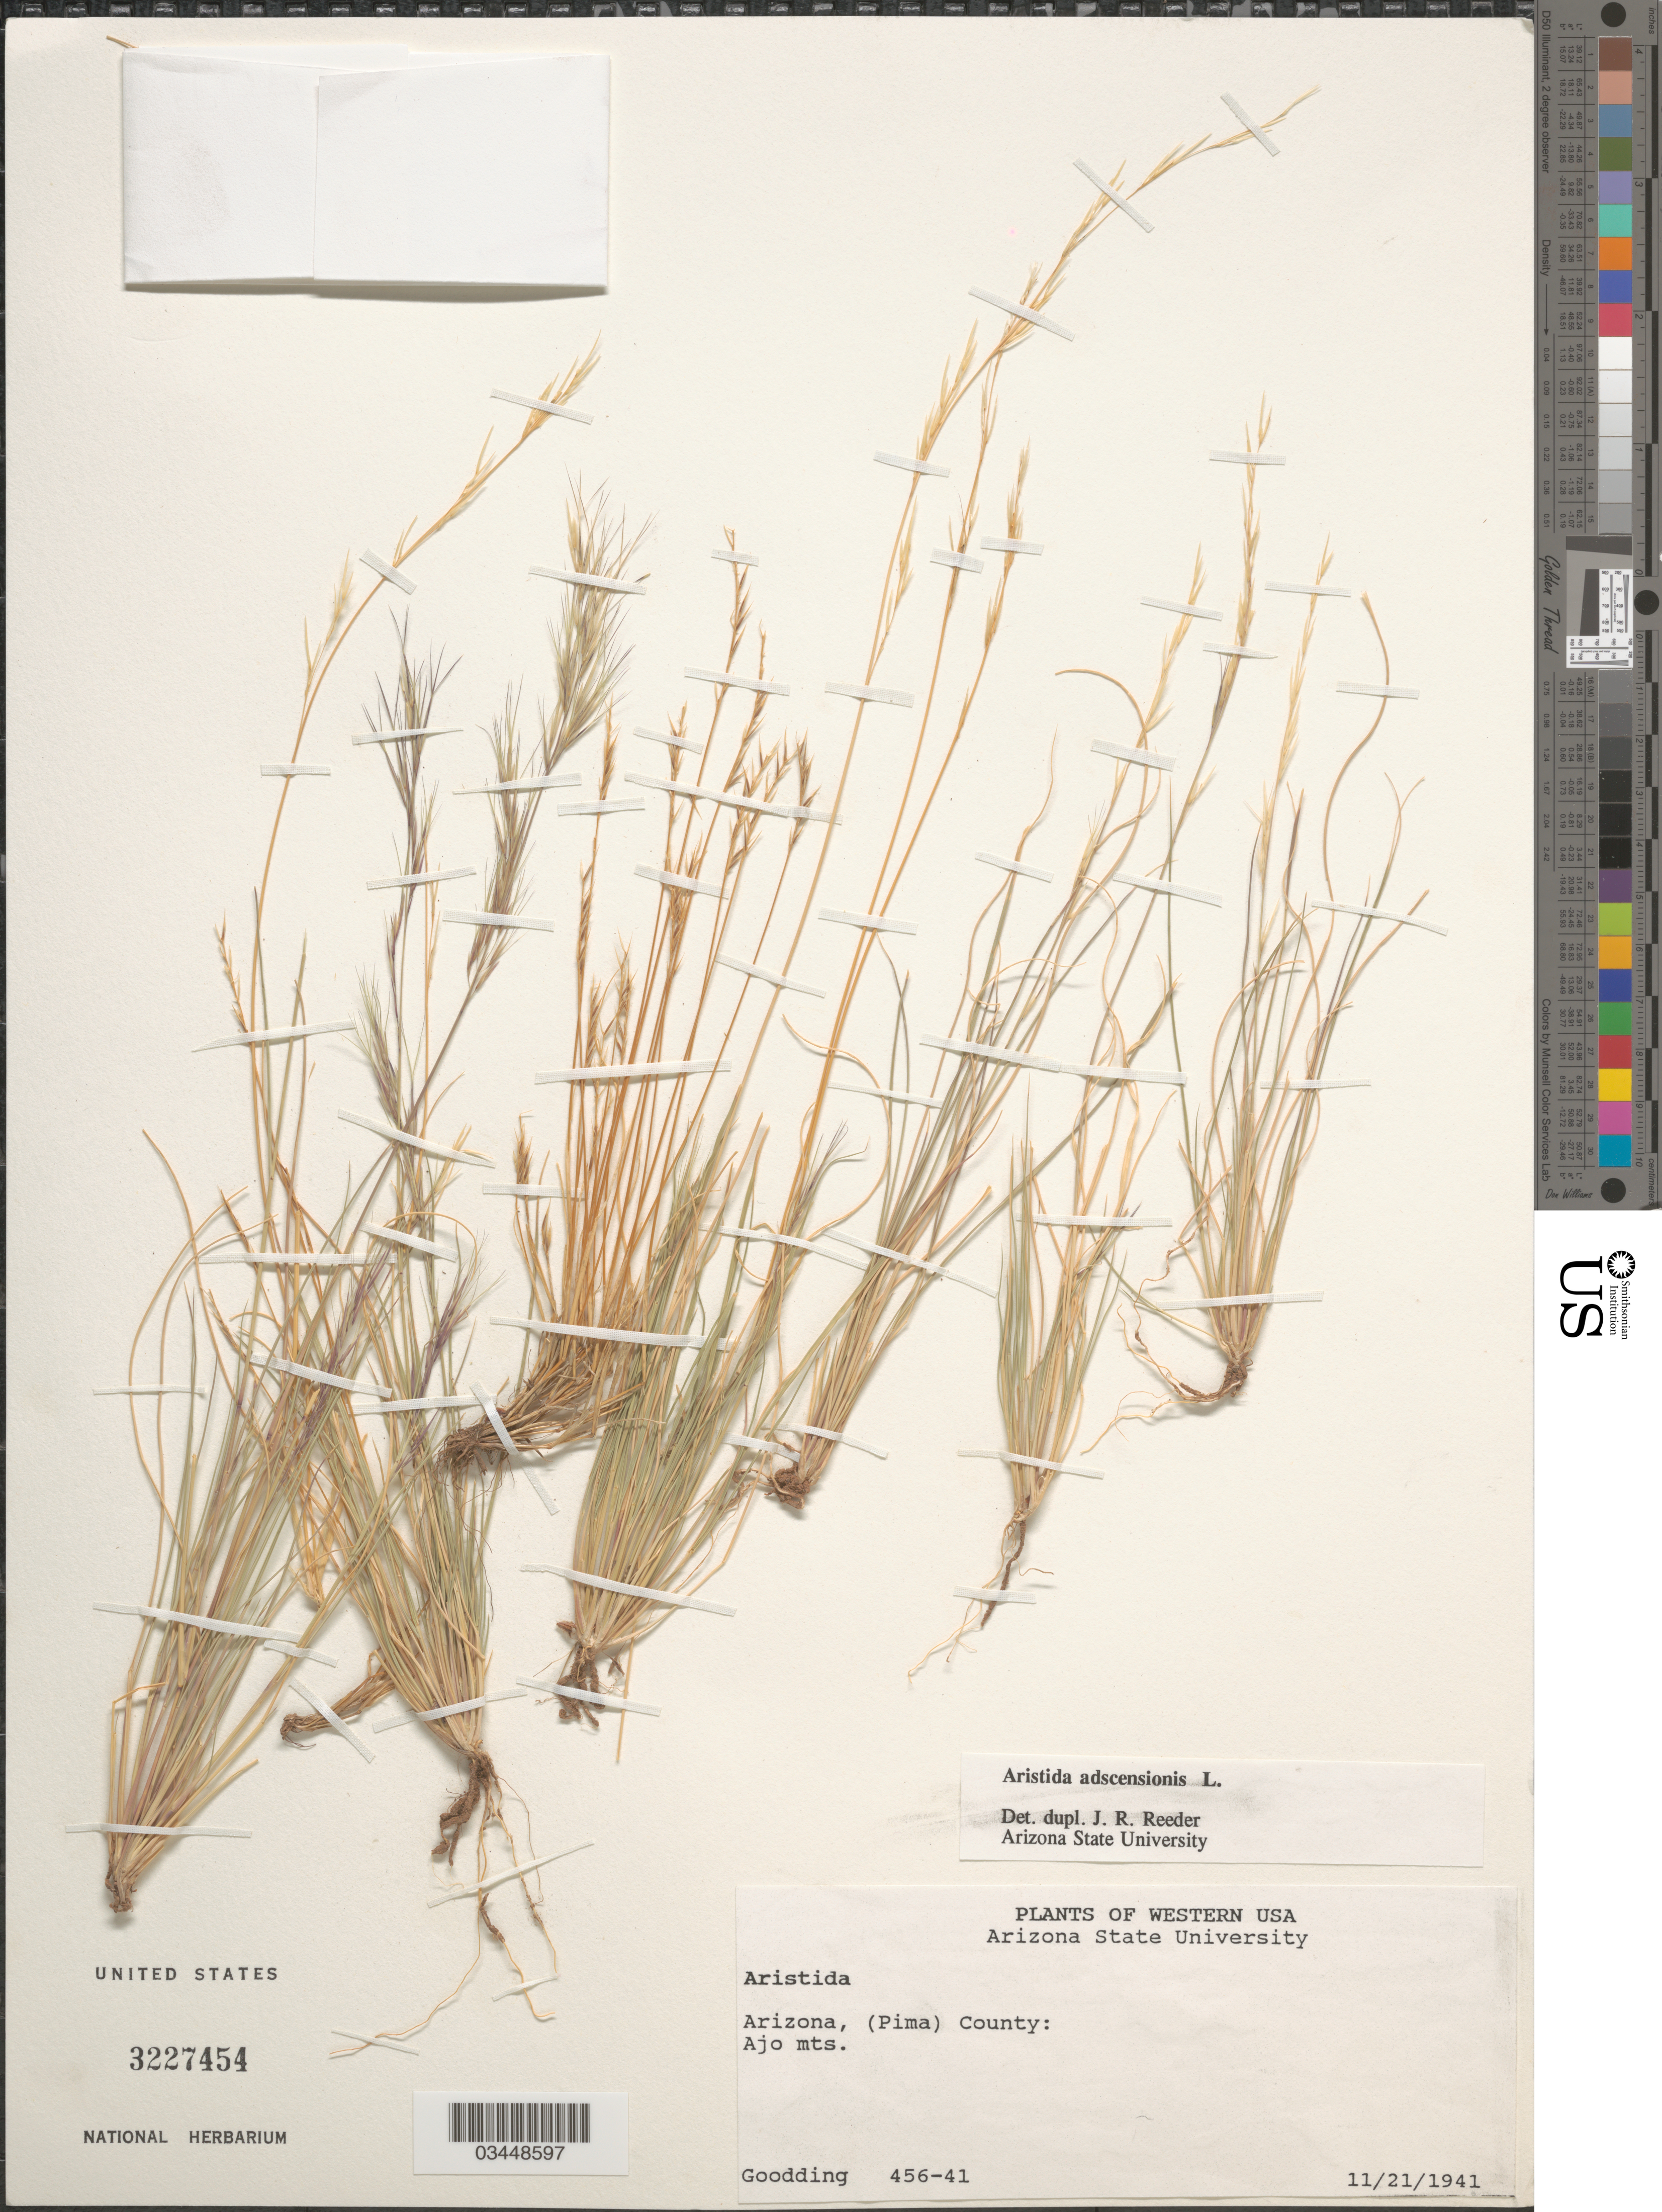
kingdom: Plantae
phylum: Tracheophyta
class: Liliopsida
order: Poales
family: Poaceae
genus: Aristida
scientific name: Aristida adscensionis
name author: L.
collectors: Goodding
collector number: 456-41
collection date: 1941-11-21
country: United States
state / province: Arizona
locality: Western USA. (Pima) County: Ajo mts.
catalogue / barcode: US 3227454